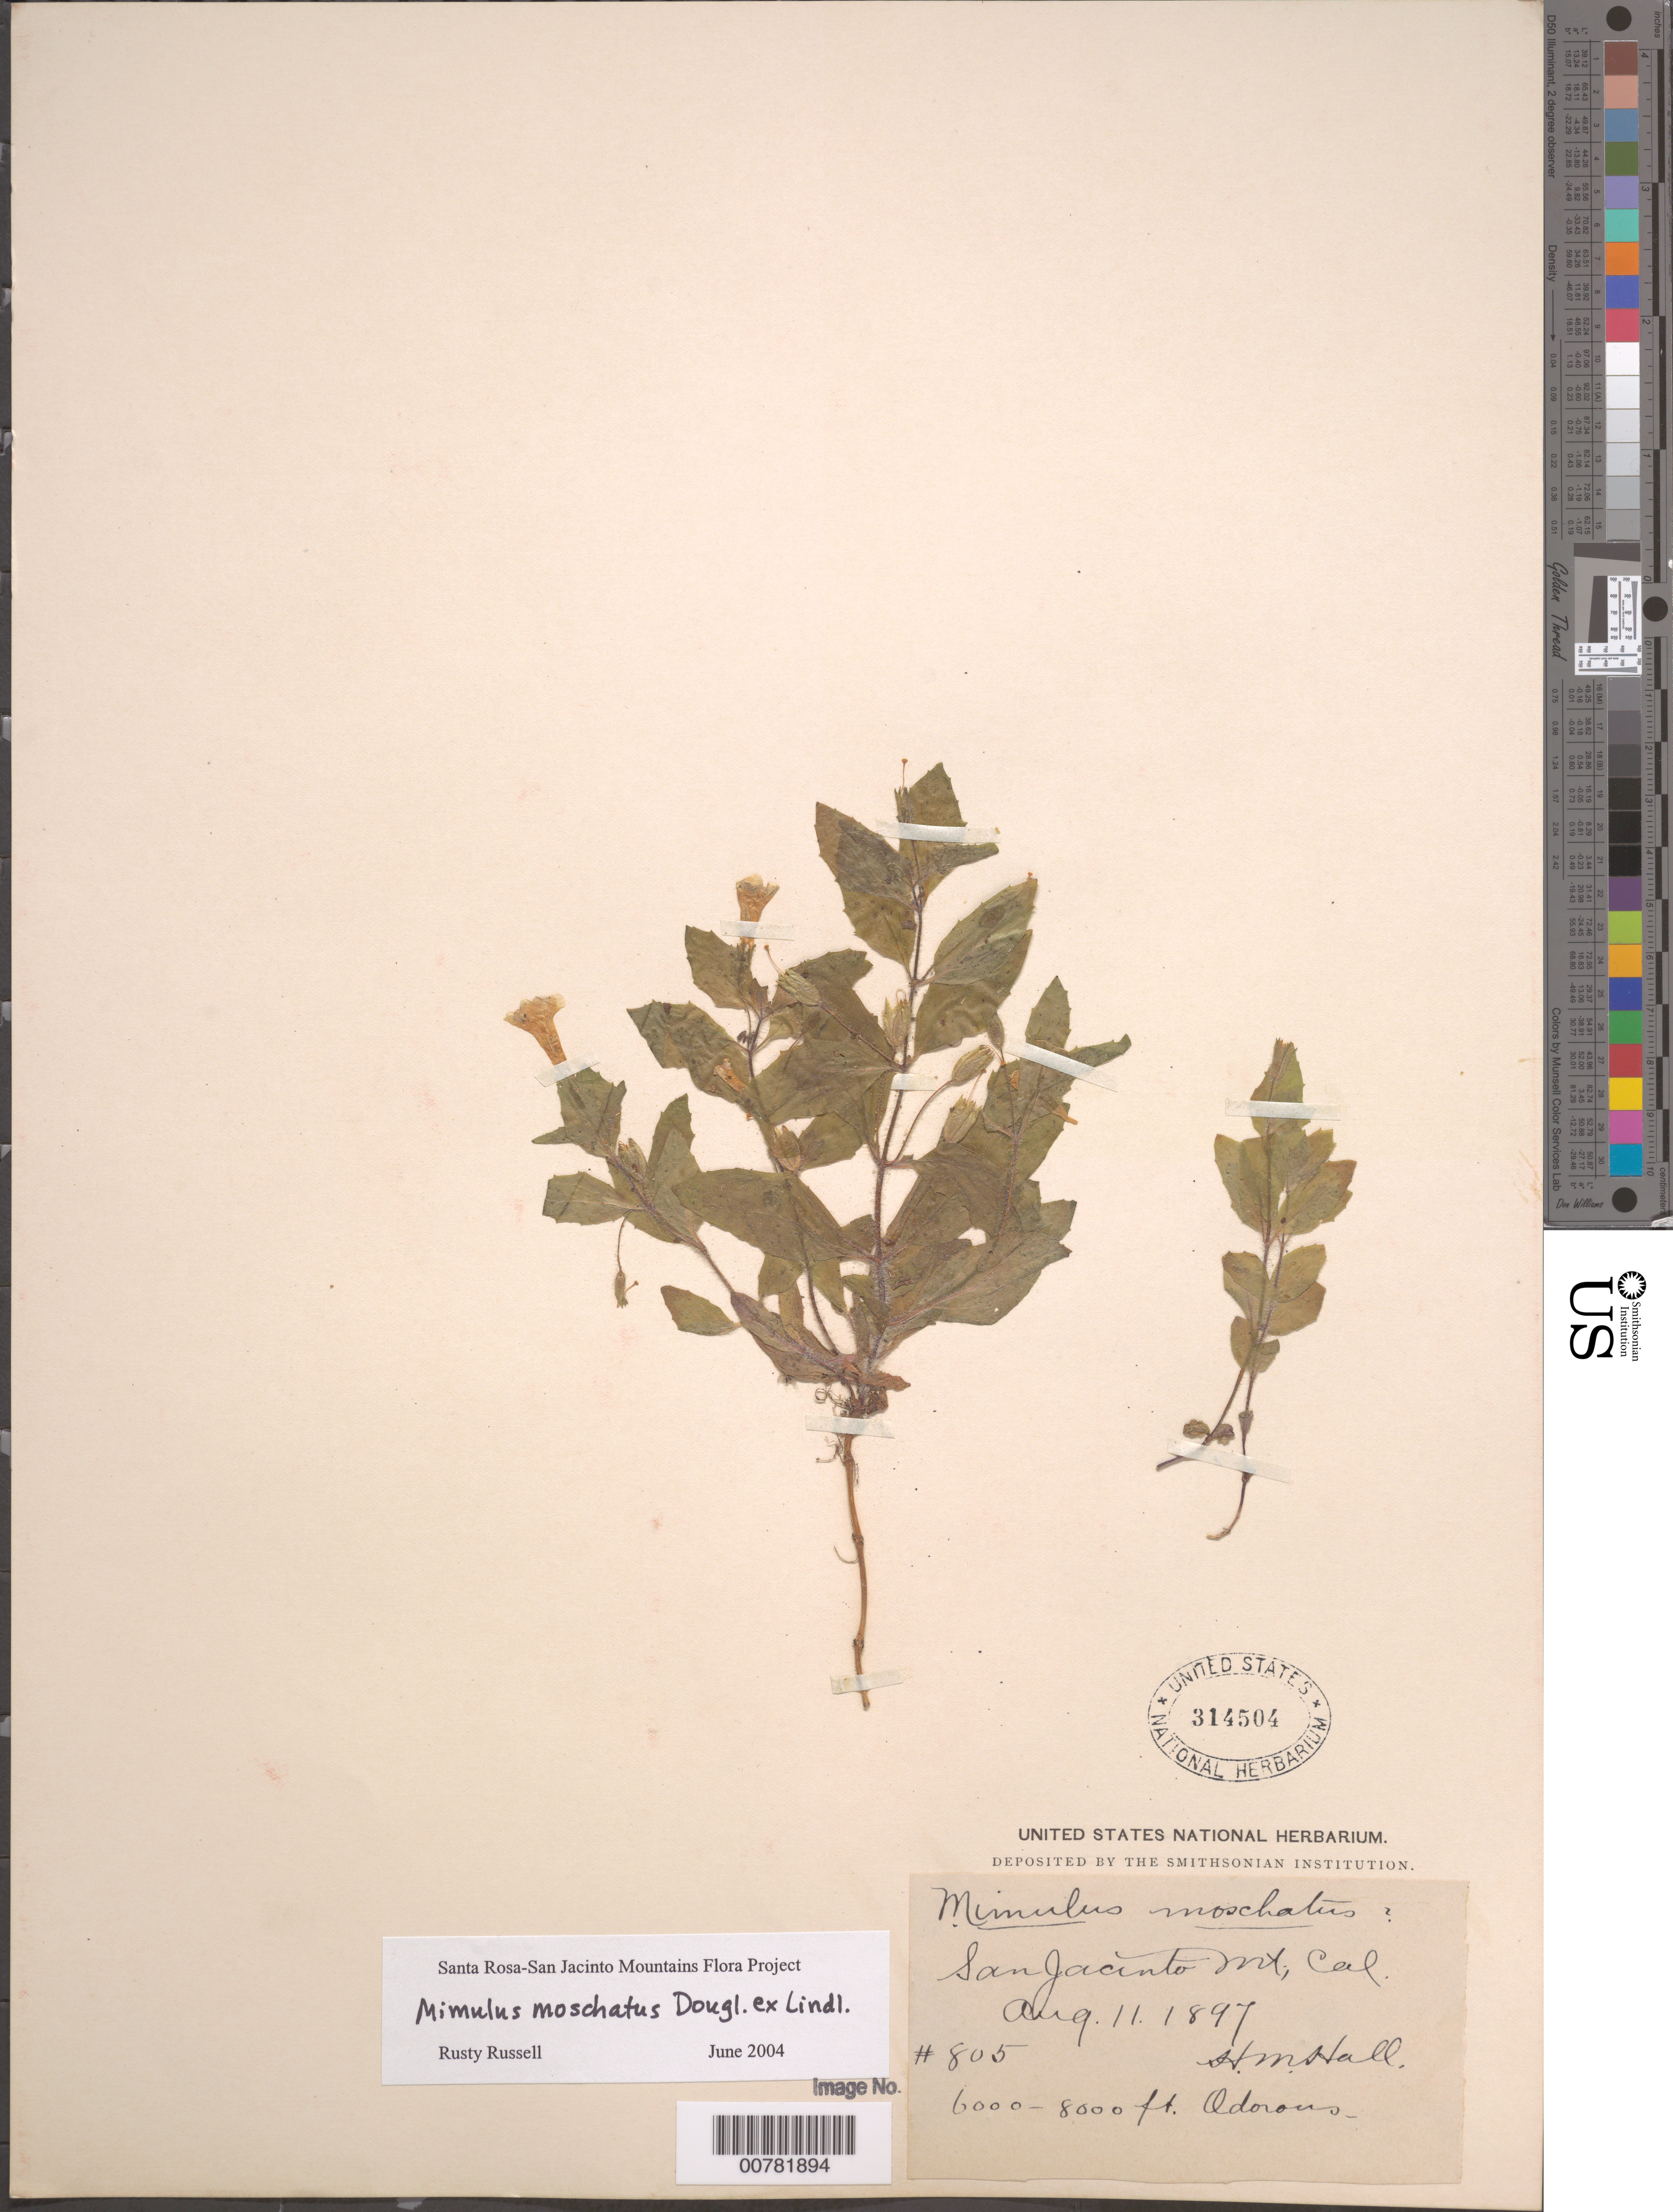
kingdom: Plantae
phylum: Tracheophyta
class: Magnoliopsida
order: Lamiales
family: Phrymaceae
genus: Mimulus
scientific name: Mimulus moschatus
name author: Douglas ex Lindl.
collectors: H. M. Hall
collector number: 805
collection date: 1897-08-11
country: United States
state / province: California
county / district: Riverside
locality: San Jacinto Mt.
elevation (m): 1829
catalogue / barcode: US 314504